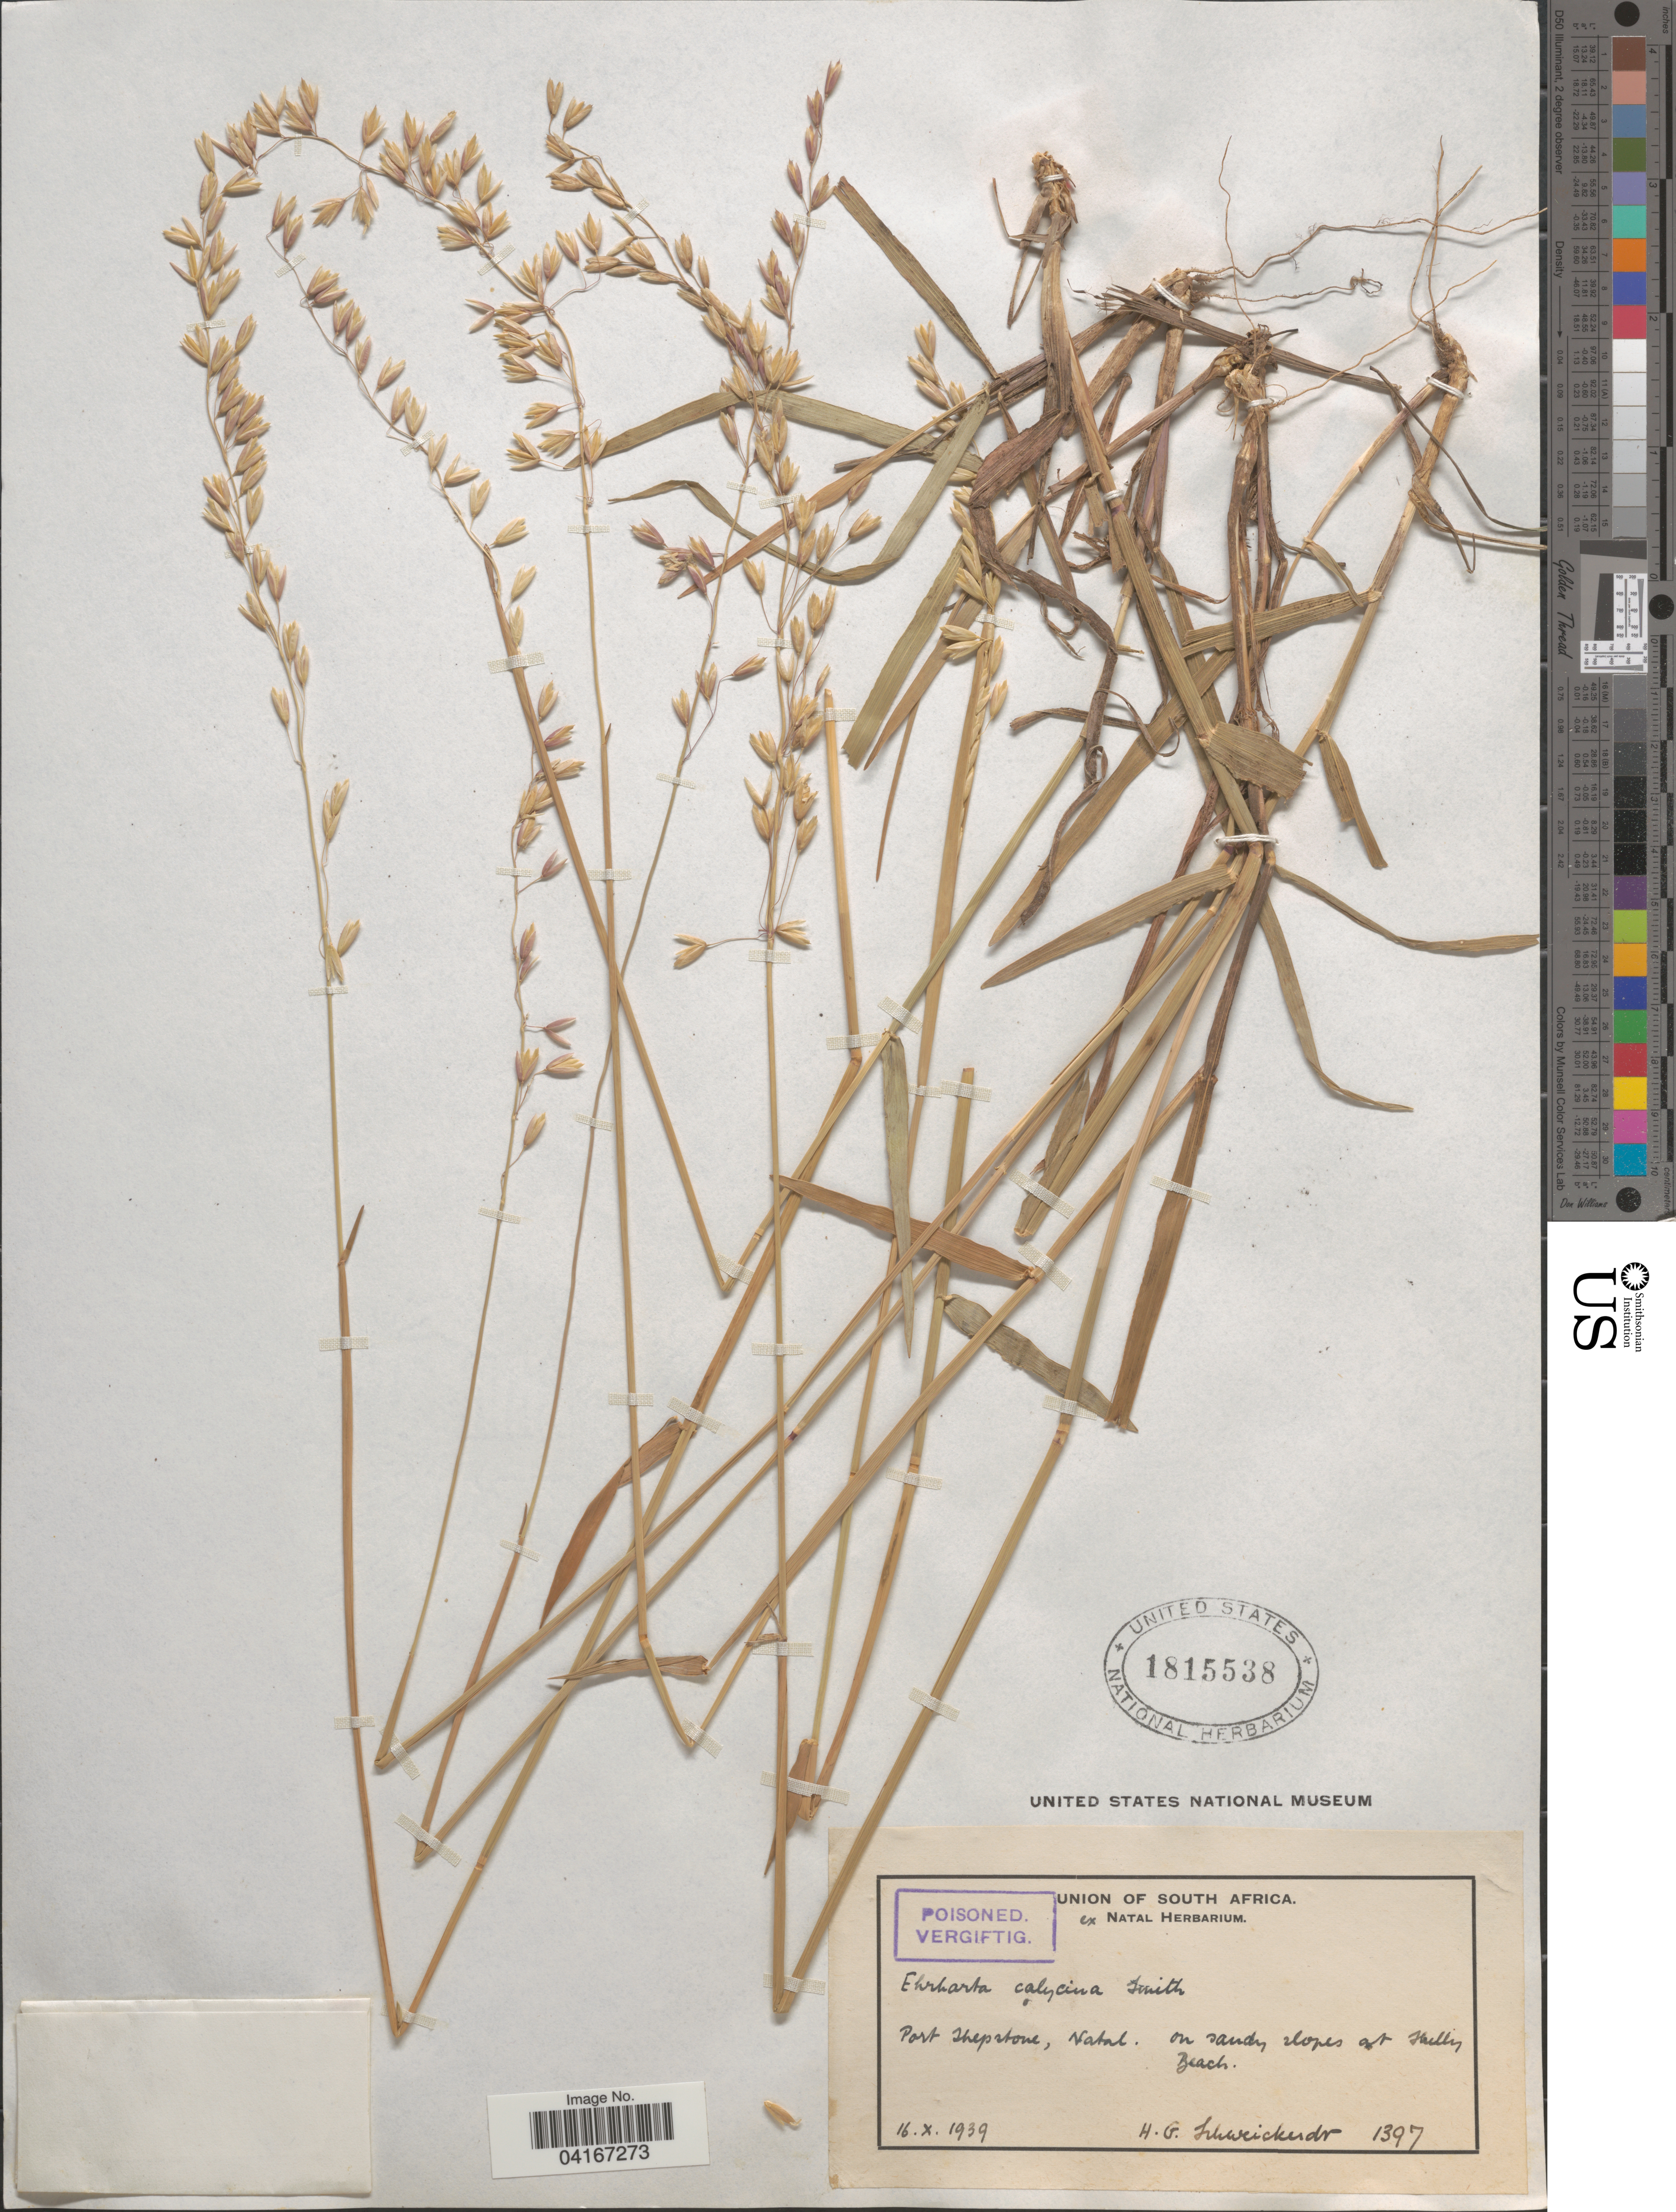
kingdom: Plantae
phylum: Tracheophyta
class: Liliopsida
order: Poales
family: Poaceae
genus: Ehrharta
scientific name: Ehrharta calycina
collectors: H. Schweickerdt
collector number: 1397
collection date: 1939-10-16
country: South Africa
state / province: KwaZulu-Natal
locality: Port Shepstone, Natal.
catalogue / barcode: US 1815538